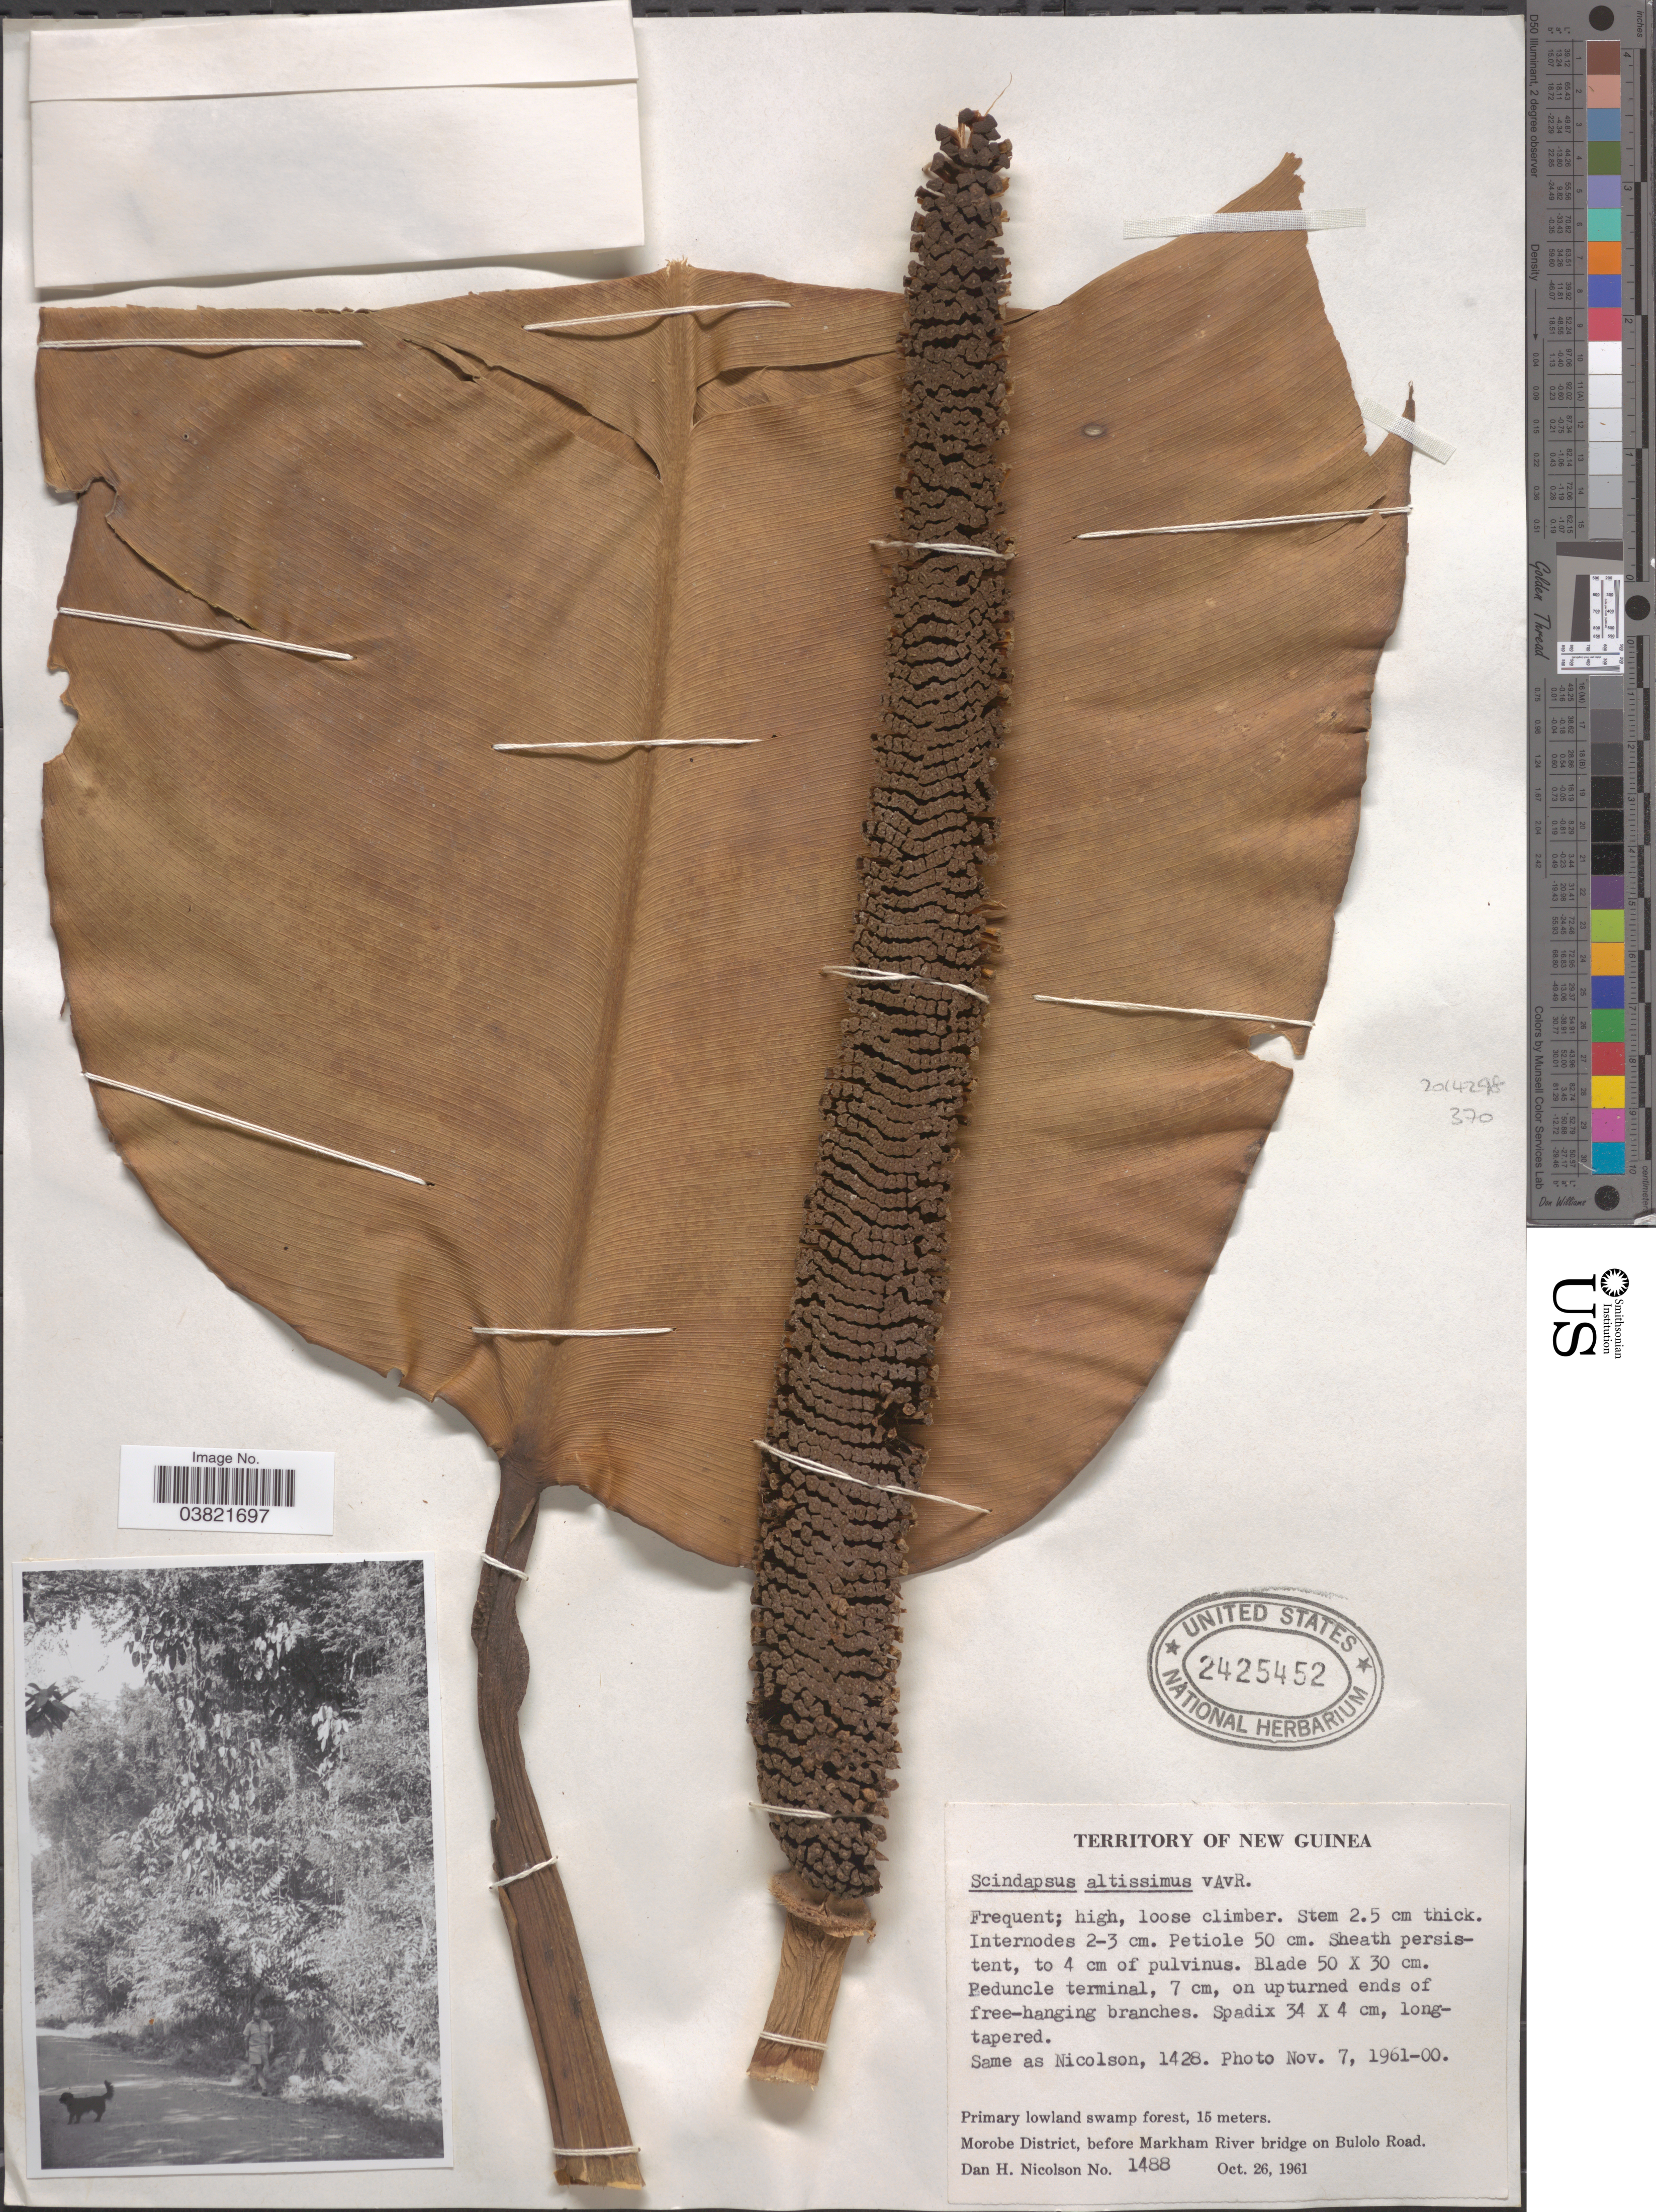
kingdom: Plantae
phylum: Tracheophyta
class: Liliopsida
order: Alismatales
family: Araceae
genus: Scindapsus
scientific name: Scindapsus altissimus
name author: Alderw.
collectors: D. H. Nicolson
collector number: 1488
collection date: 1961-10-26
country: Papua New Guinea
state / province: Morobe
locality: Territory of New Guinea. Primary lowland swamp forest, Morobe District, before Markham River bridge on Bulolo Road.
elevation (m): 15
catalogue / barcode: US 2425452